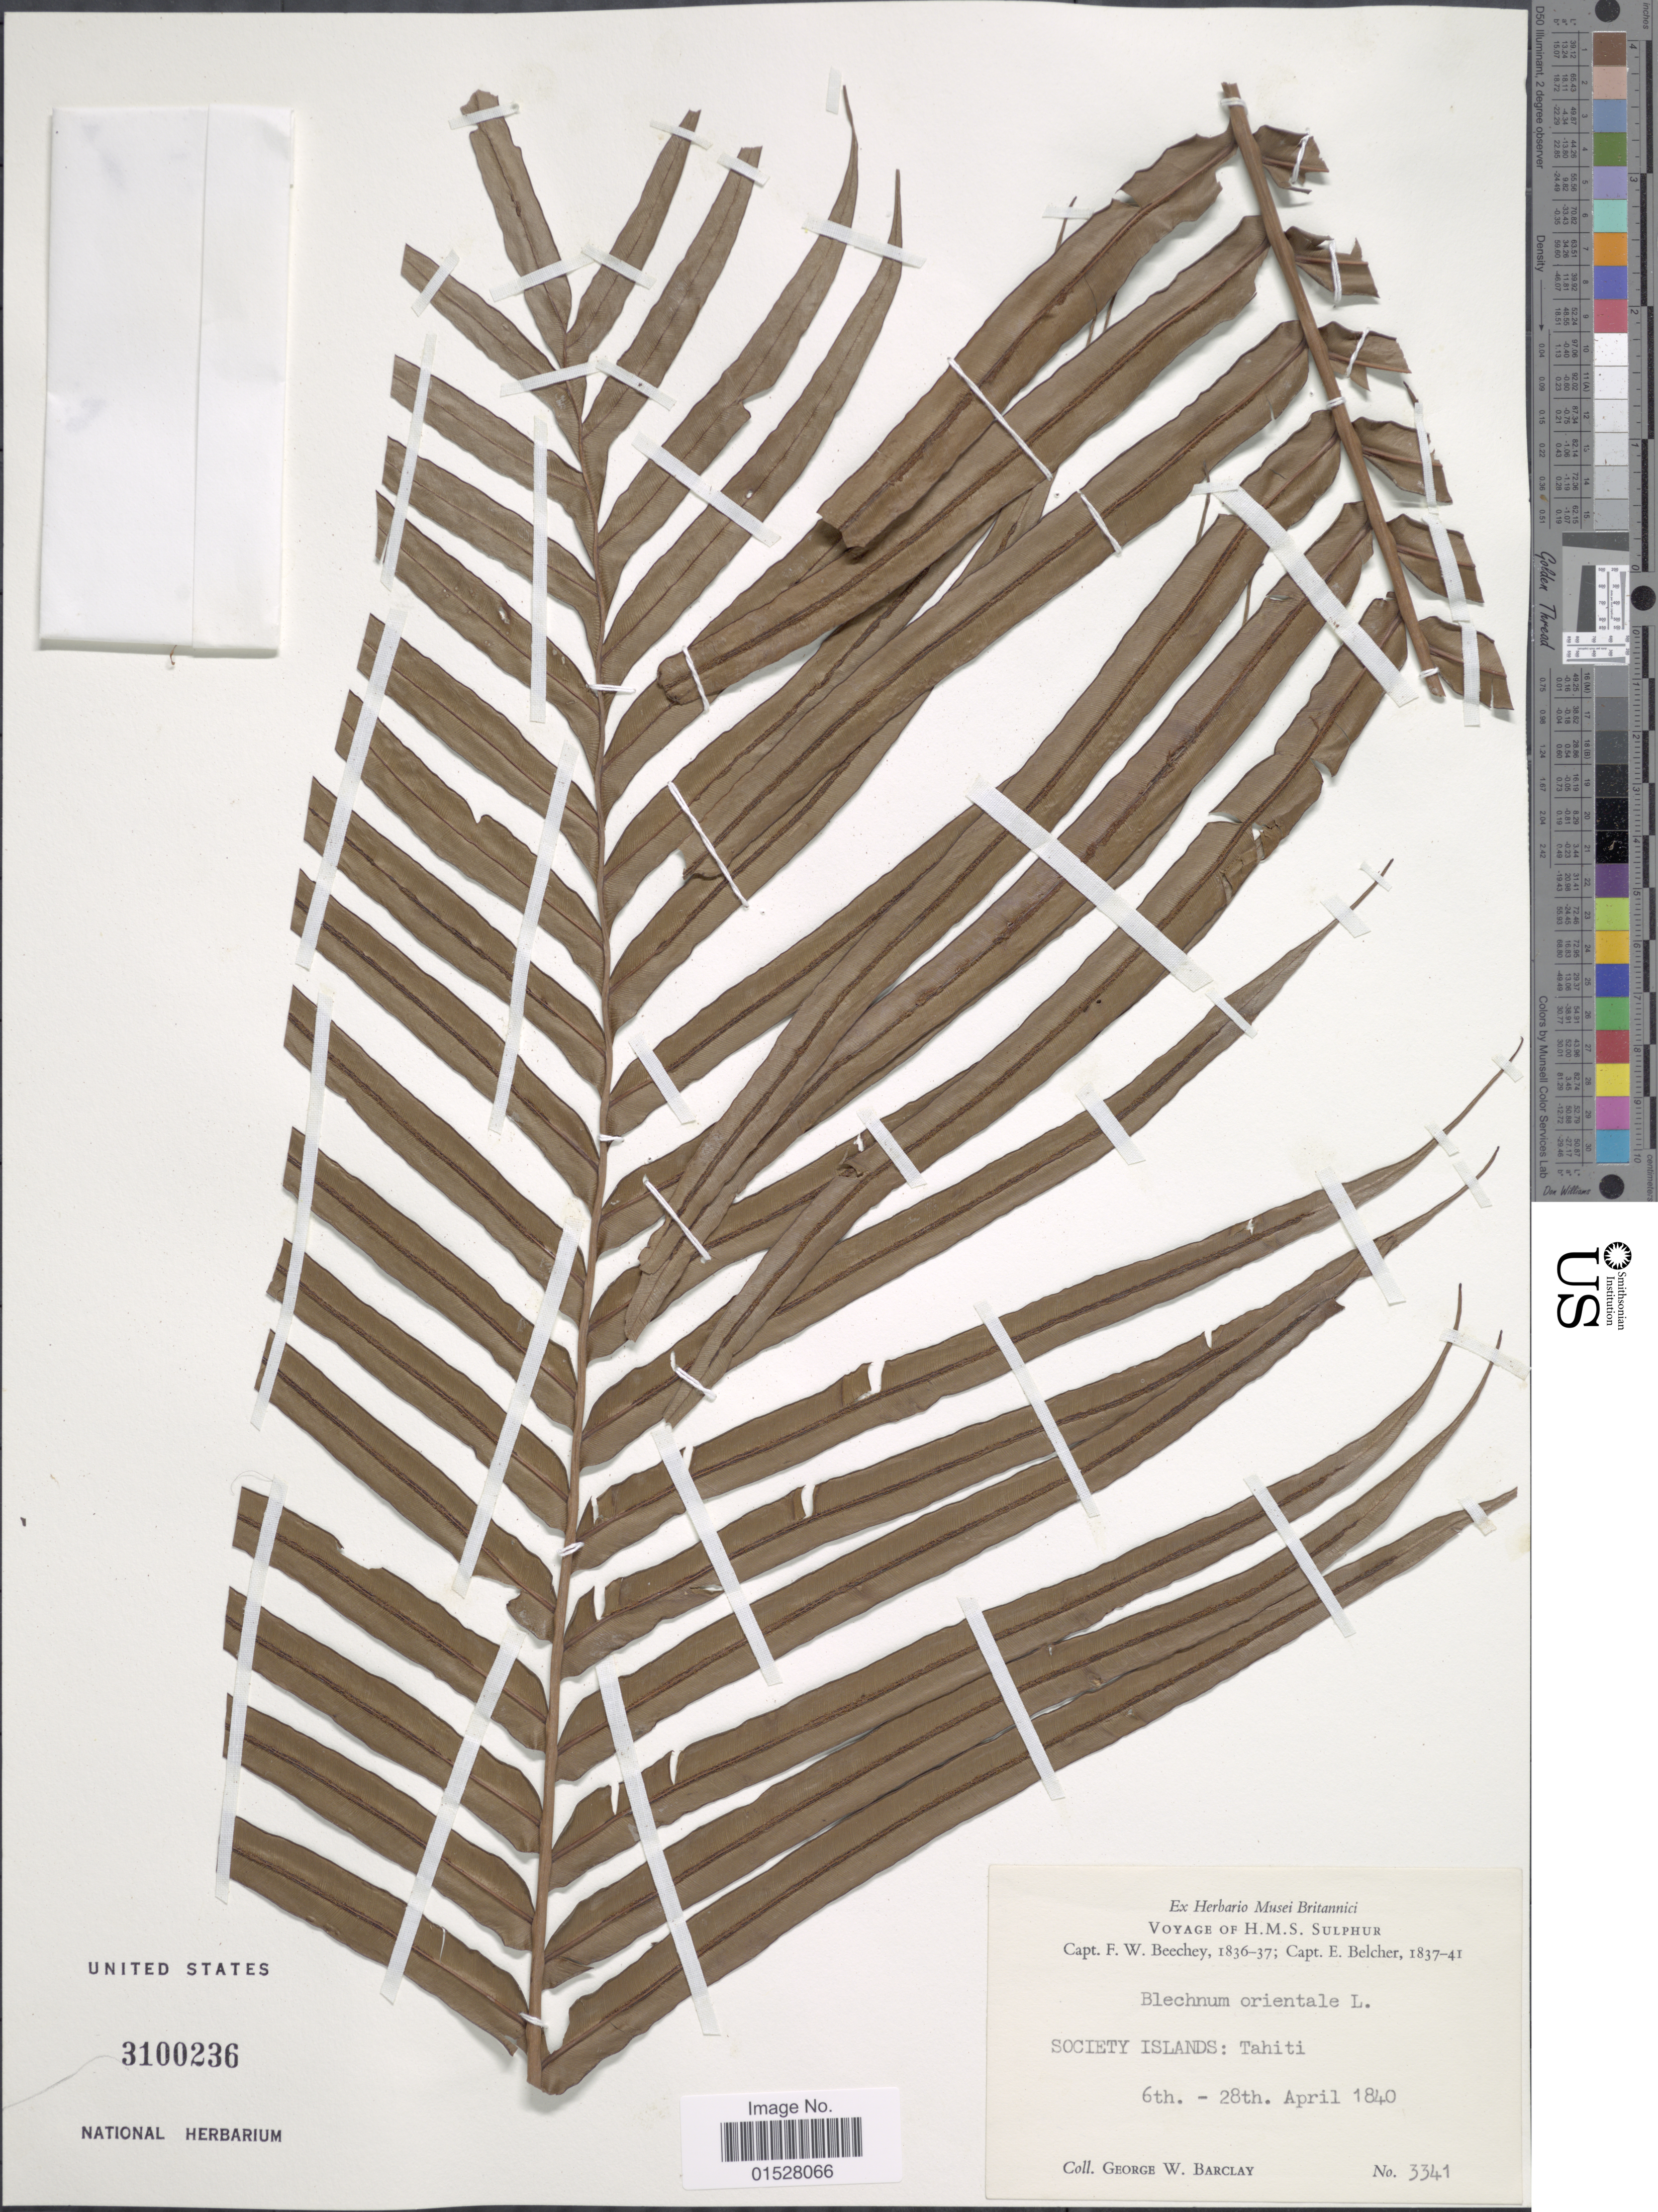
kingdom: Plantae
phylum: Tracheophyta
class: Polypodiopsida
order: Polypodiales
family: Blechnaceae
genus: Blechnum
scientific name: Blechnum orientale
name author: L.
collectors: G. W. Barclay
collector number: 3341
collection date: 1840-04-06/1840-04-28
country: French Polynesia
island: Tahiti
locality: Society Islands: Tahiti.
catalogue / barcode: US 3100236